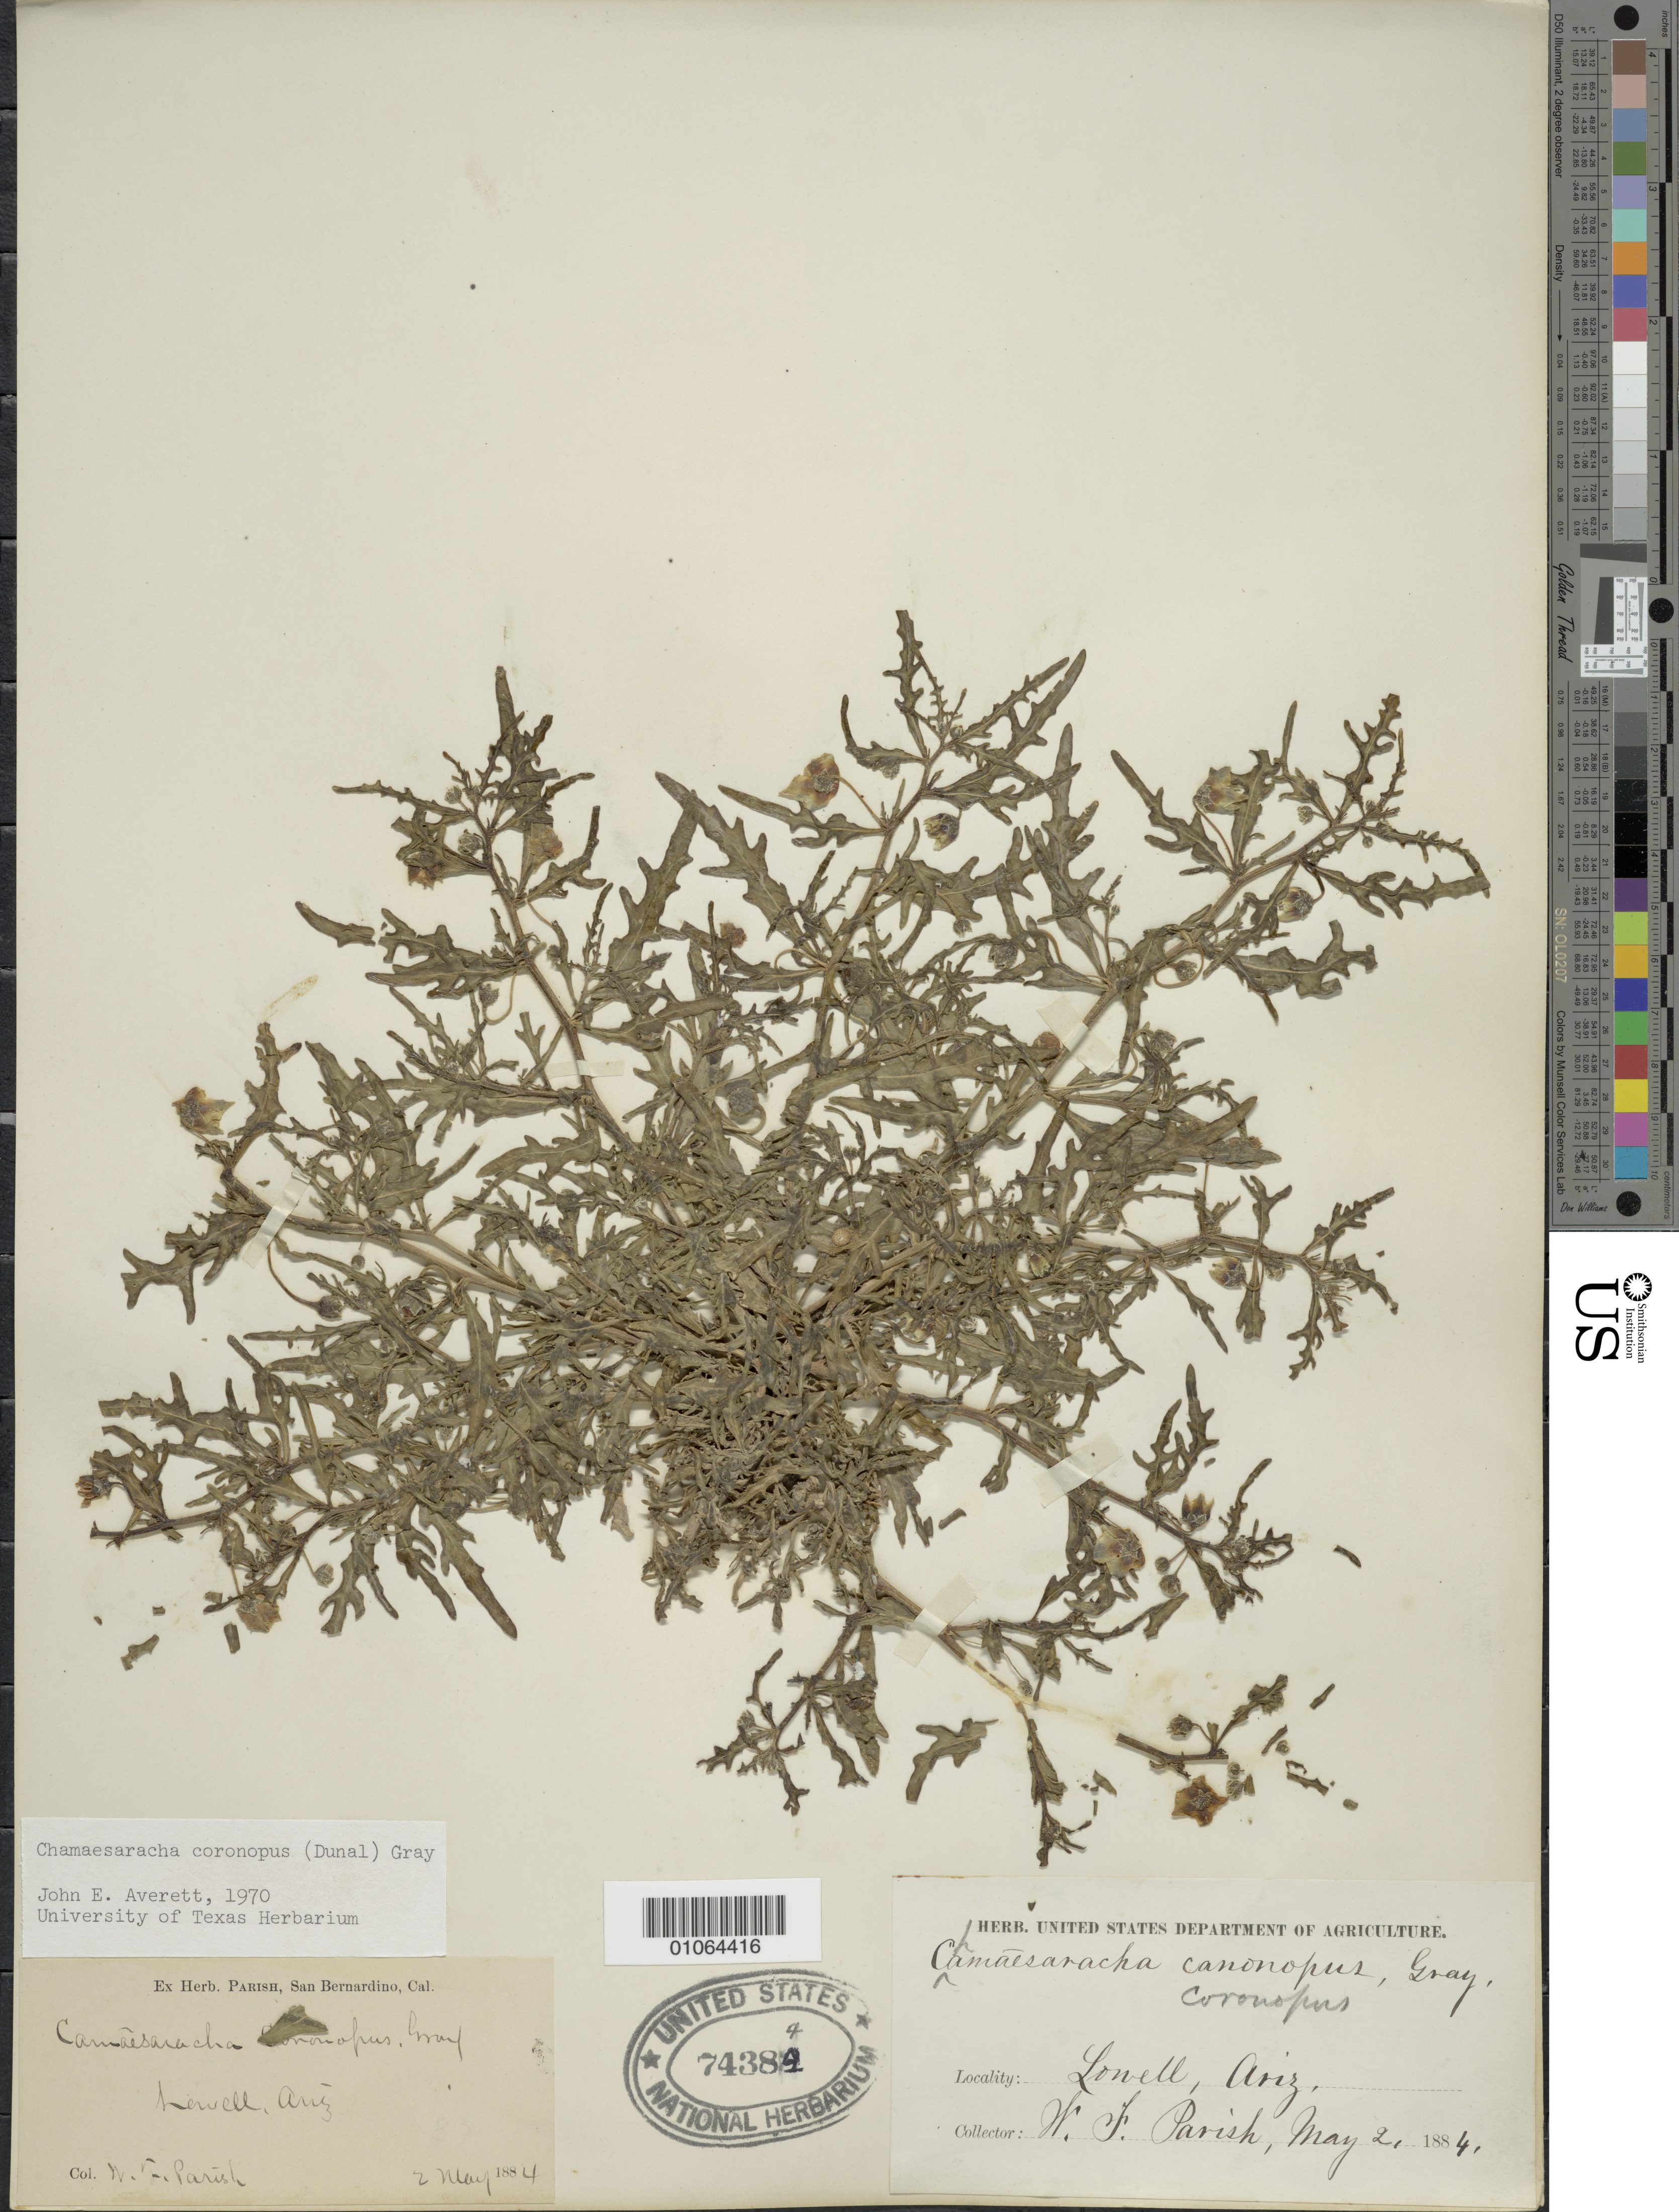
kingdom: Plantae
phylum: Tracheophyta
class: Magnoliopsida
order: Solanales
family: Solanaceae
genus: Chamaesaracha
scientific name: Chamaesaracha coronopus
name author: (Dunal) A. Gray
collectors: W. F. Parish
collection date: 1884-05-02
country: United States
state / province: Arizona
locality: Lowell.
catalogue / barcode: US 74384